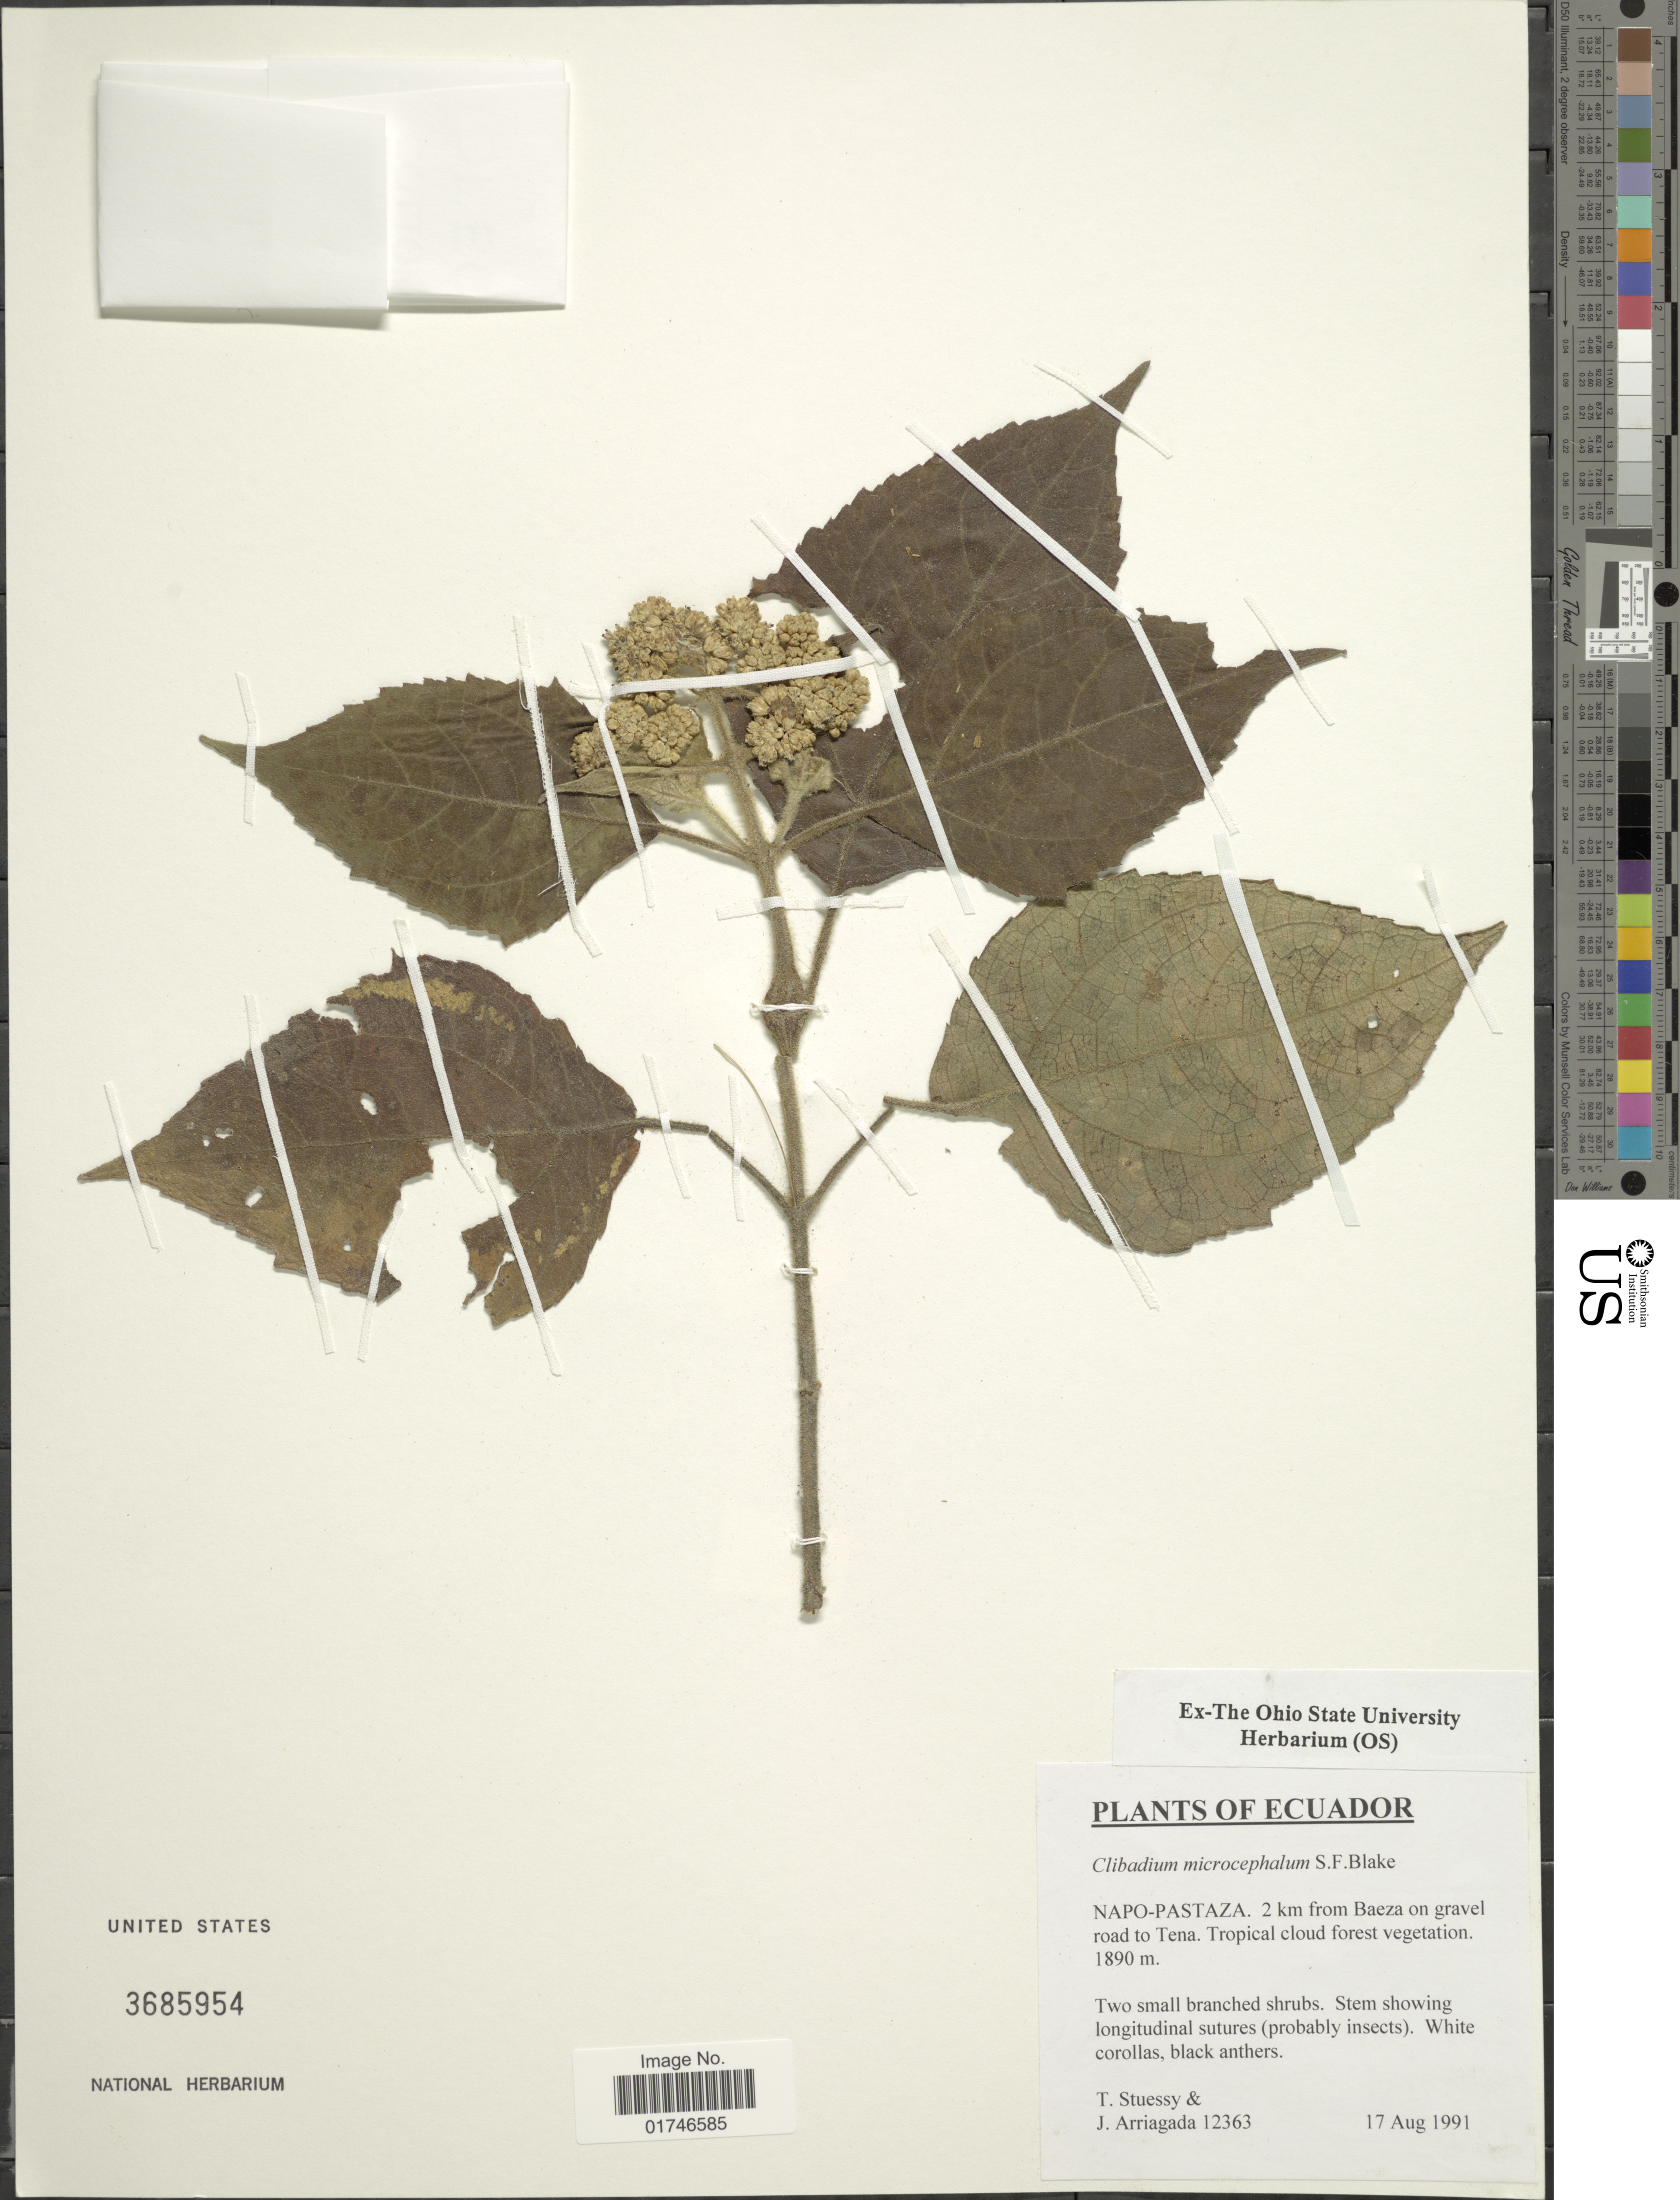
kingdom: Plantae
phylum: Tracheophyta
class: Magnoliopsida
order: Asterales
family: Asteraceae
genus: Clibadium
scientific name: Clibadium microcephalum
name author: S.F. Blake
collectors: T. Stuessy & J. Arriagada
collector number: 12363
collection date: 1991-08-17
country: Ecuador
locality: Napo-Pastaza. 2 km from Baeza on gravel road to Tena.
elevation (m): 1890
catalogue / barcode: US 3685954